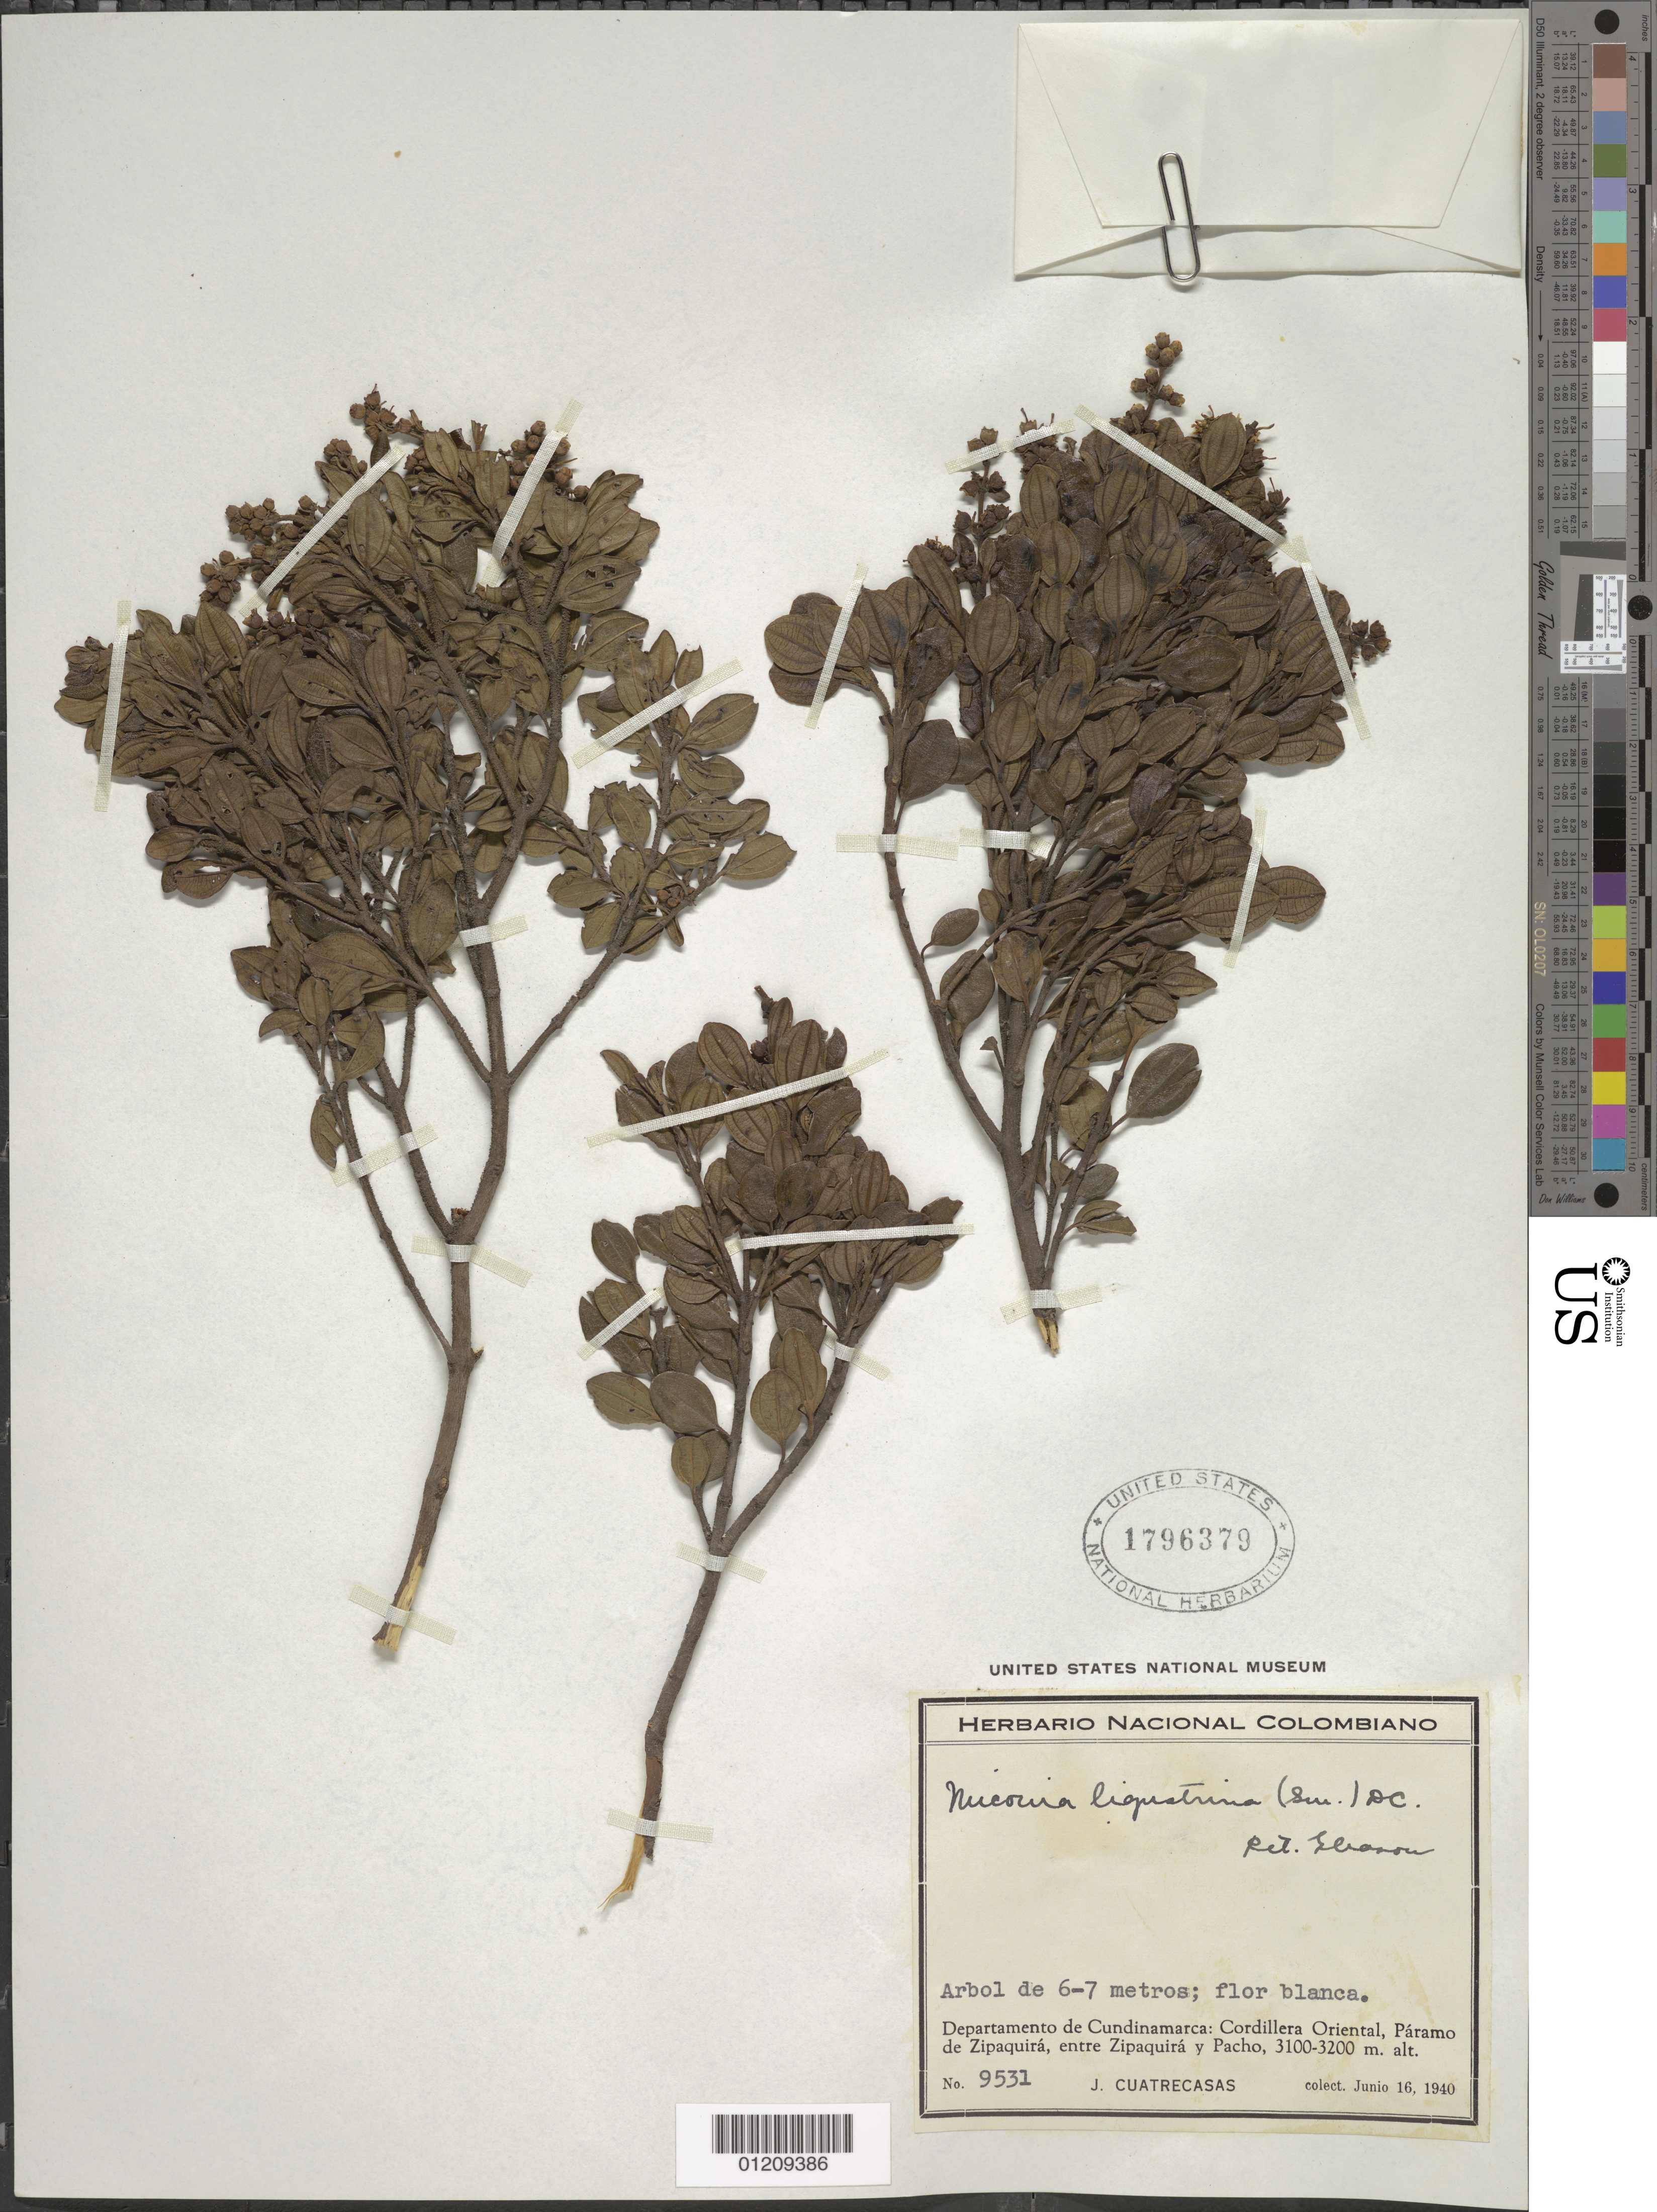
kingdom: Plantae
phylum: Tracheophyta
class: Magnoliopsida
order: Myrtales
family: Melastomataceae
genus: Miconia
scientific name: Miconia summa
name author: Cuatrec.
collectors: J. Cuatrecasas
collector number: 9531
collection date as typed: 16 Jun 1940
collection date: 1940-06-16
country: Colombia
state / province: Cundinamarca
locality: Paramo de Zipaquira, between Zipaquira and Pacho, Cordillera Oriental.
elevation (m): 3100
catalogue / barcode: US 1796379